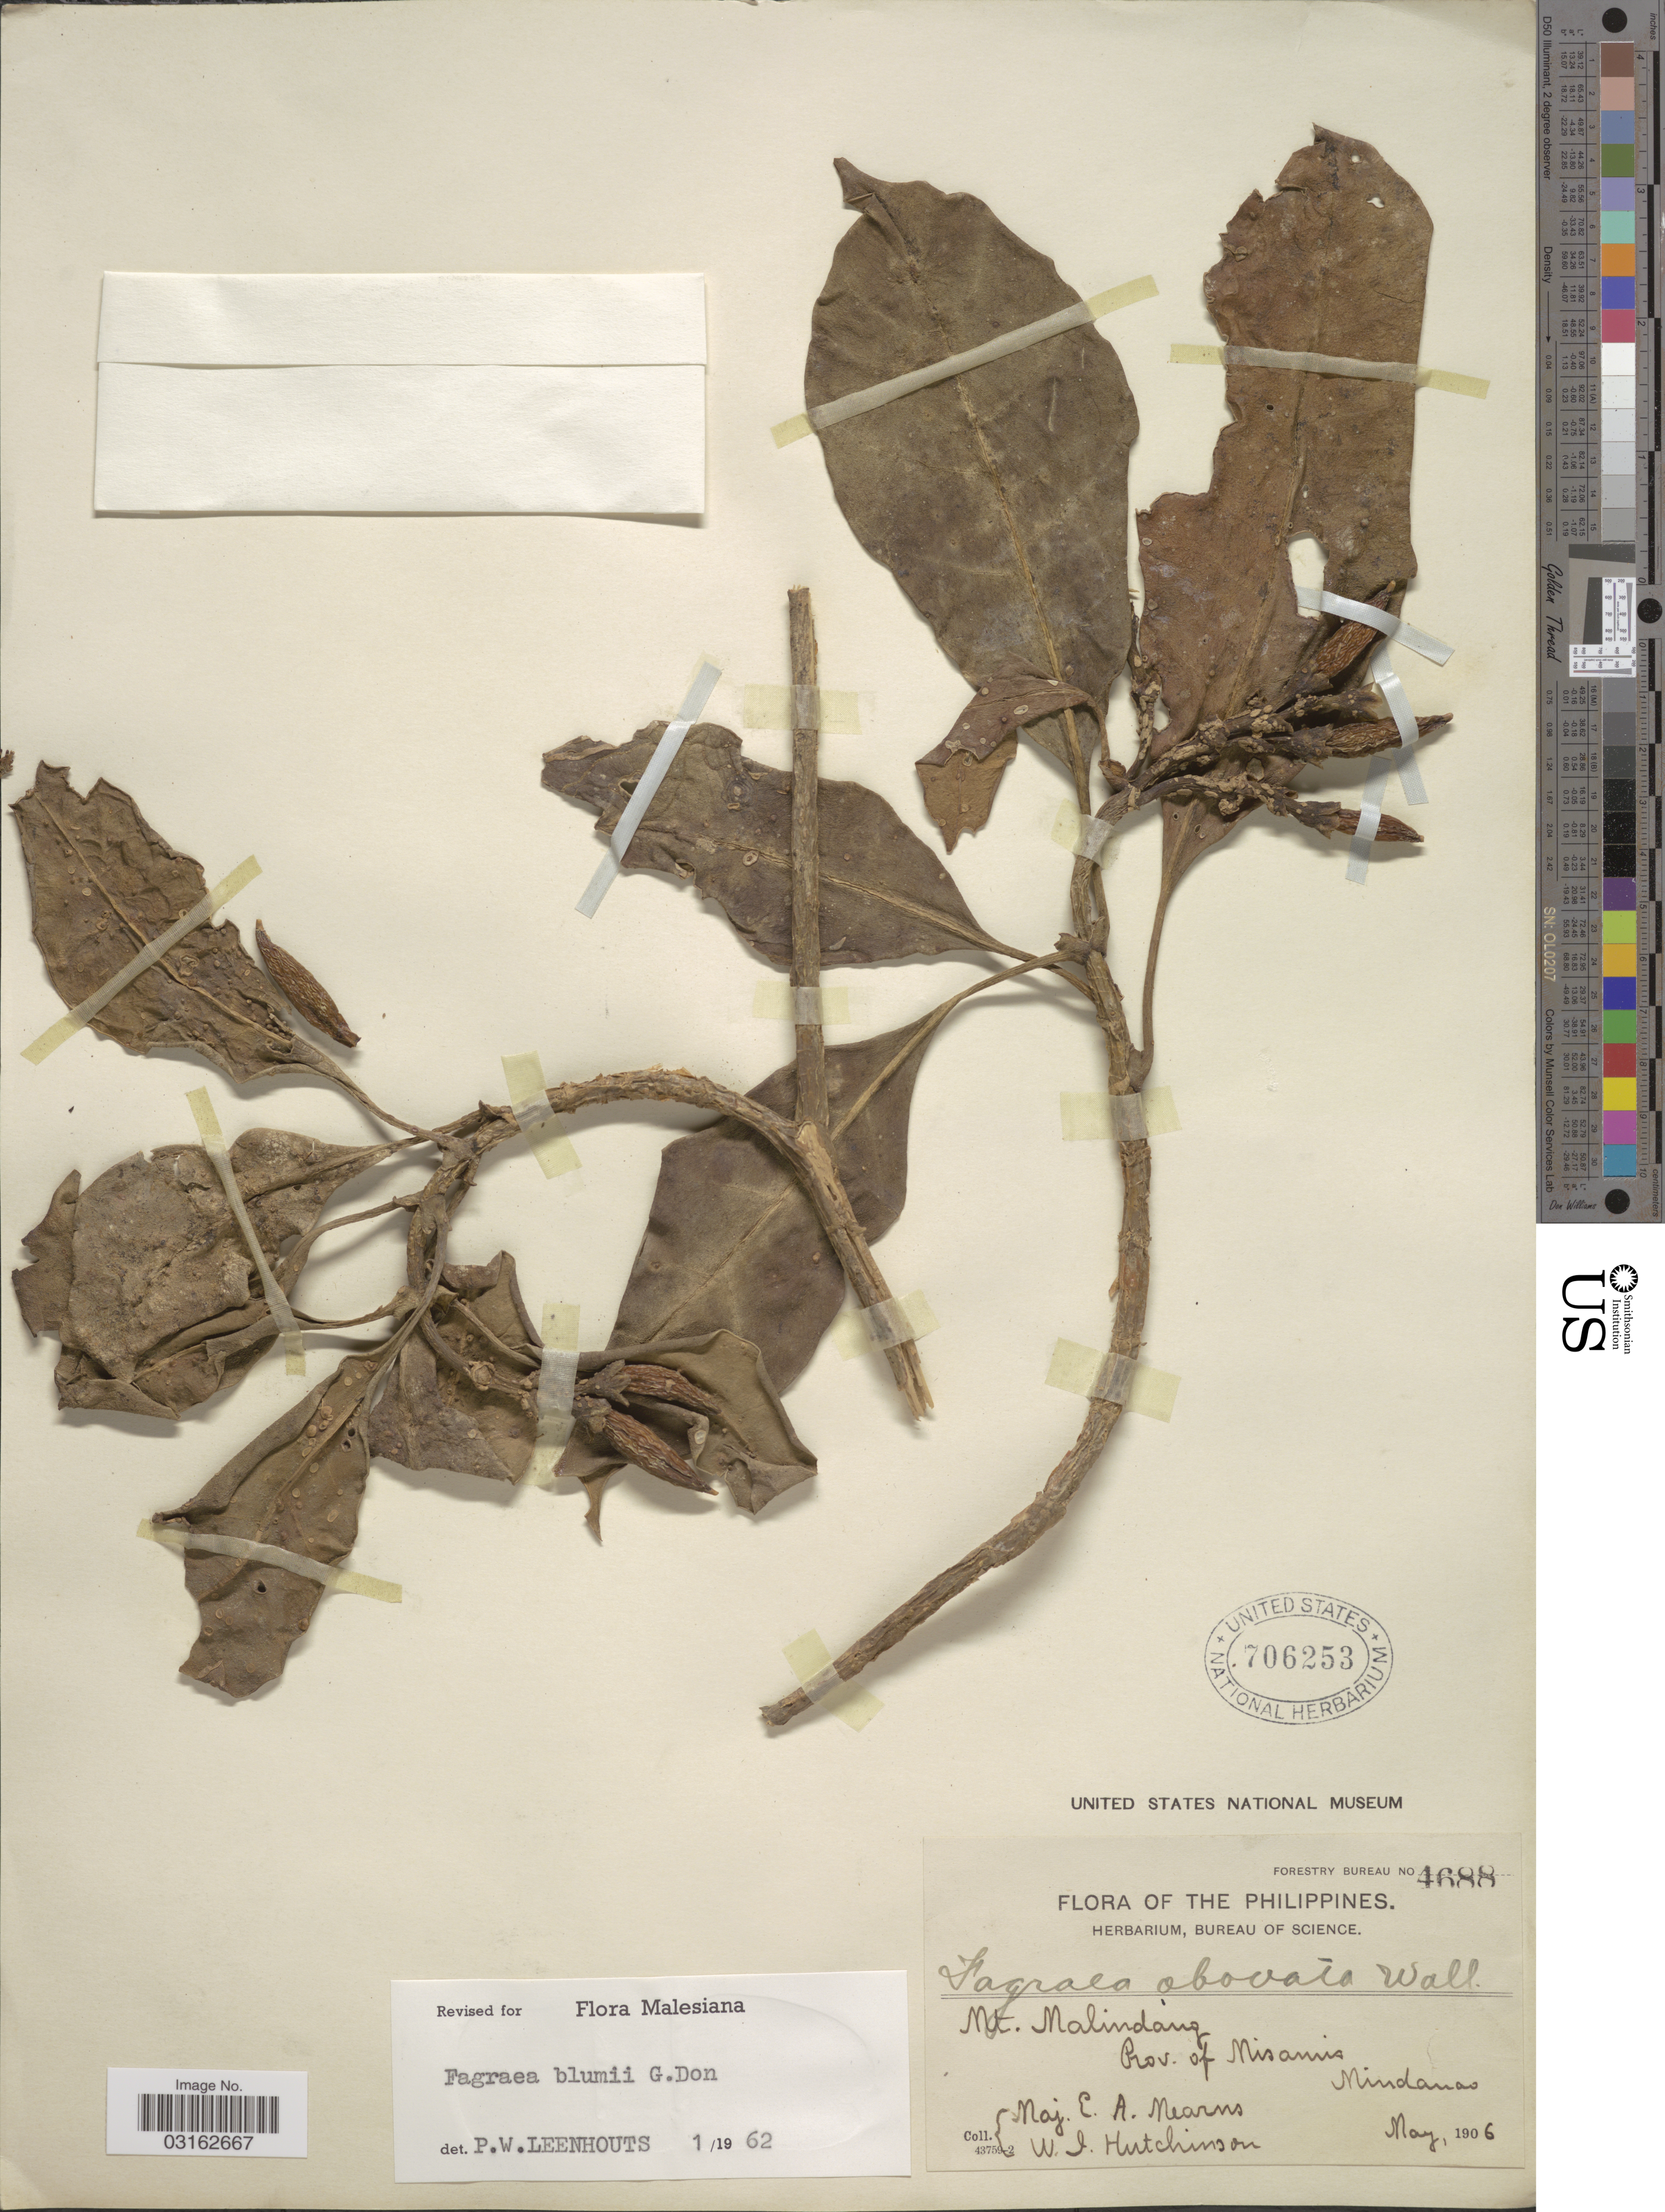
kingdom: Plantae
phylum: Tracheophyta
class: Magnoliopsida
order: Gentianales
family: Gentianaceae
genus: Fagraea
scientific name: Fagraea blumei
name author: G. Don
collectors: E. A. Mearns & W. I. Hutchinson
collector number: Forestry Bureau 4688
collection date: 1906-05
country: Philippines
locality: Forestry Bureau, Mt. Malindang, Prov. of Misamis, Mindanao.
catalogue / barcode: US 706253